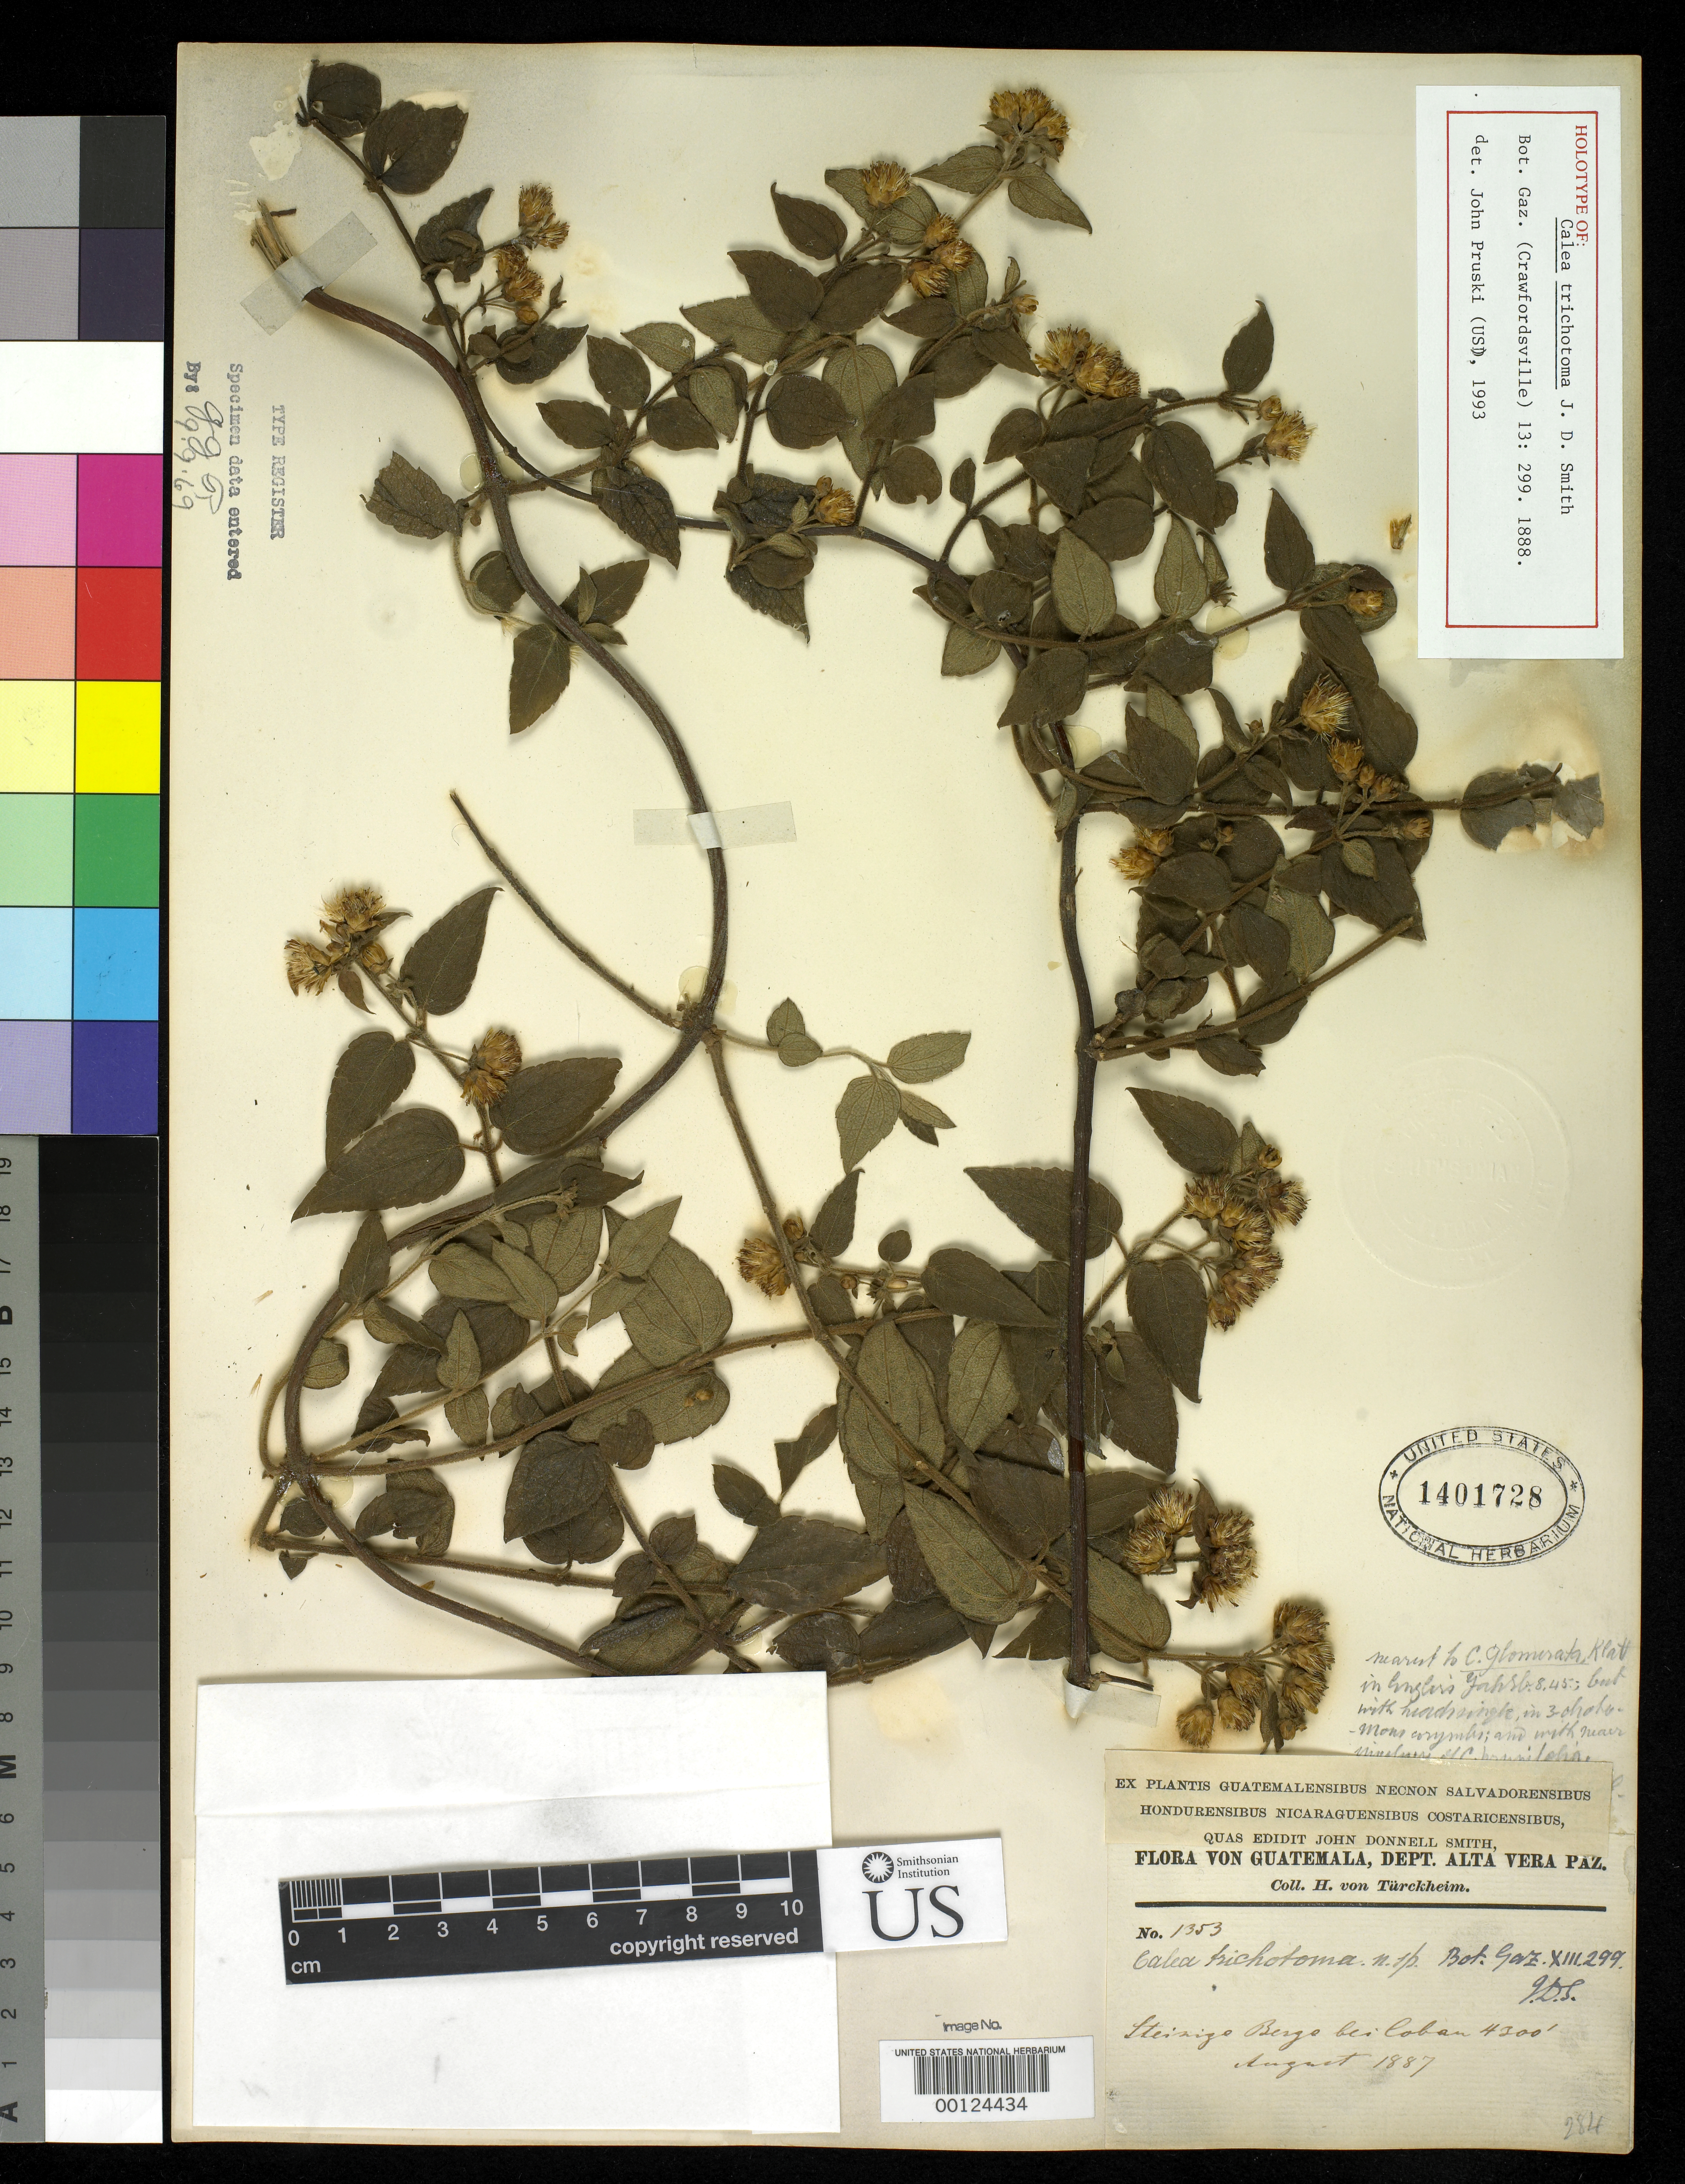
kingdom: Plantae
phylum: Tracheophyta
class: Magnoliopsida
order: Asterales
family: Asteraceae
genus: Calea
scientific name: Calea trichotoma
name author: Donn. Sm.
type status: Holotype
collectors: H. von Türckheim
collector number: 1353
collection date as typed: Aug 1887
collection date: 1887-08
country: Guatemala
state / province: Alta Verapaz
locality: Cobán, Dept. Alta Verapaz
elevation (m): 1311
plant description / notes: Specimen ex John Donnell Smith herbarium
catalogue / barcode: US 1401728